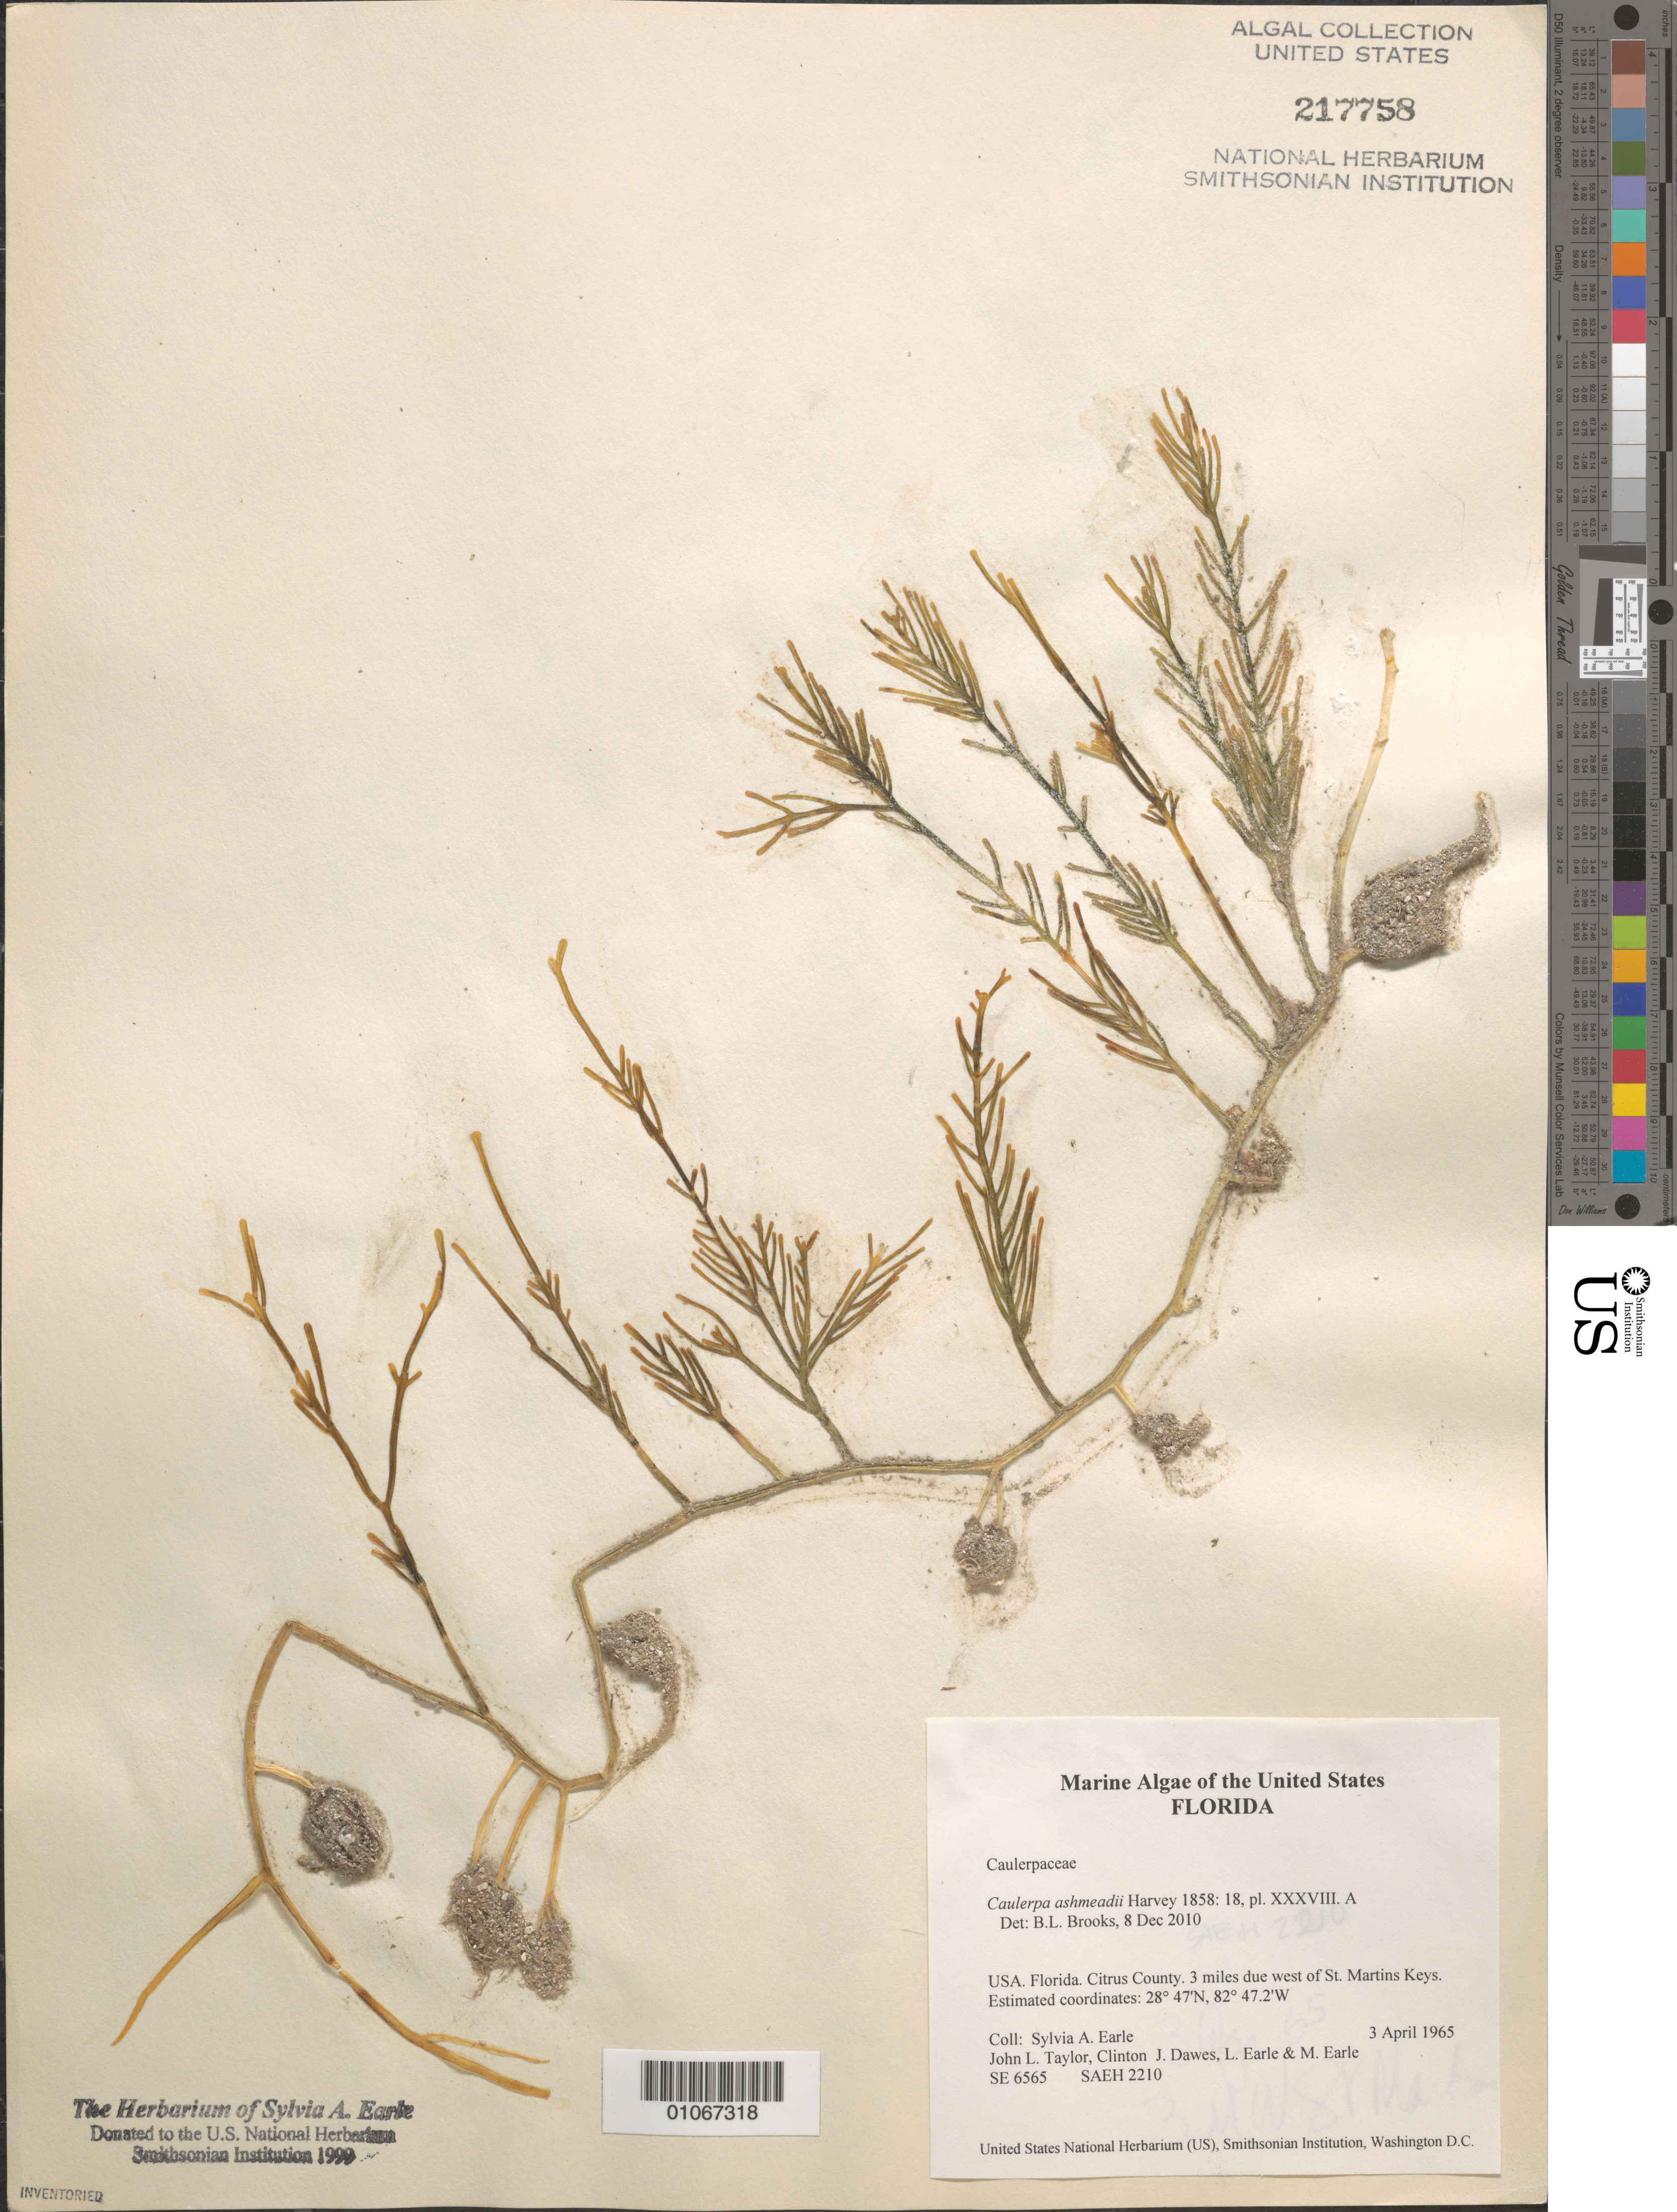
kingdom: Plantae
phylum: Chlorophyta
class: Ulvophyceae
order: Bryopsidales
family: Caulerpaceae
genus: Caulerpa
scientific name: Caulerpa ashmeadii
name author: Harv.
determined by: Brooks, B. L., (BOT), Smithsonian Institution - National Museum of Natural History (UNITED STATES)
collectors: S. A. Earle, J. L. Taylor, C. Dawes, L. Earle & M. Earle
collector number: SE 6565 & SAEH 2210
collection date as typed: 03 Apr 1965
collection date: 1965-04-03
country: United States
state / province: Florida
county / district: Citrus County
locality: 3 miles due west of St. Martins Keys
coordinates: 28 47'N, 82 47.2'W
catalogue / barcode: US 217758